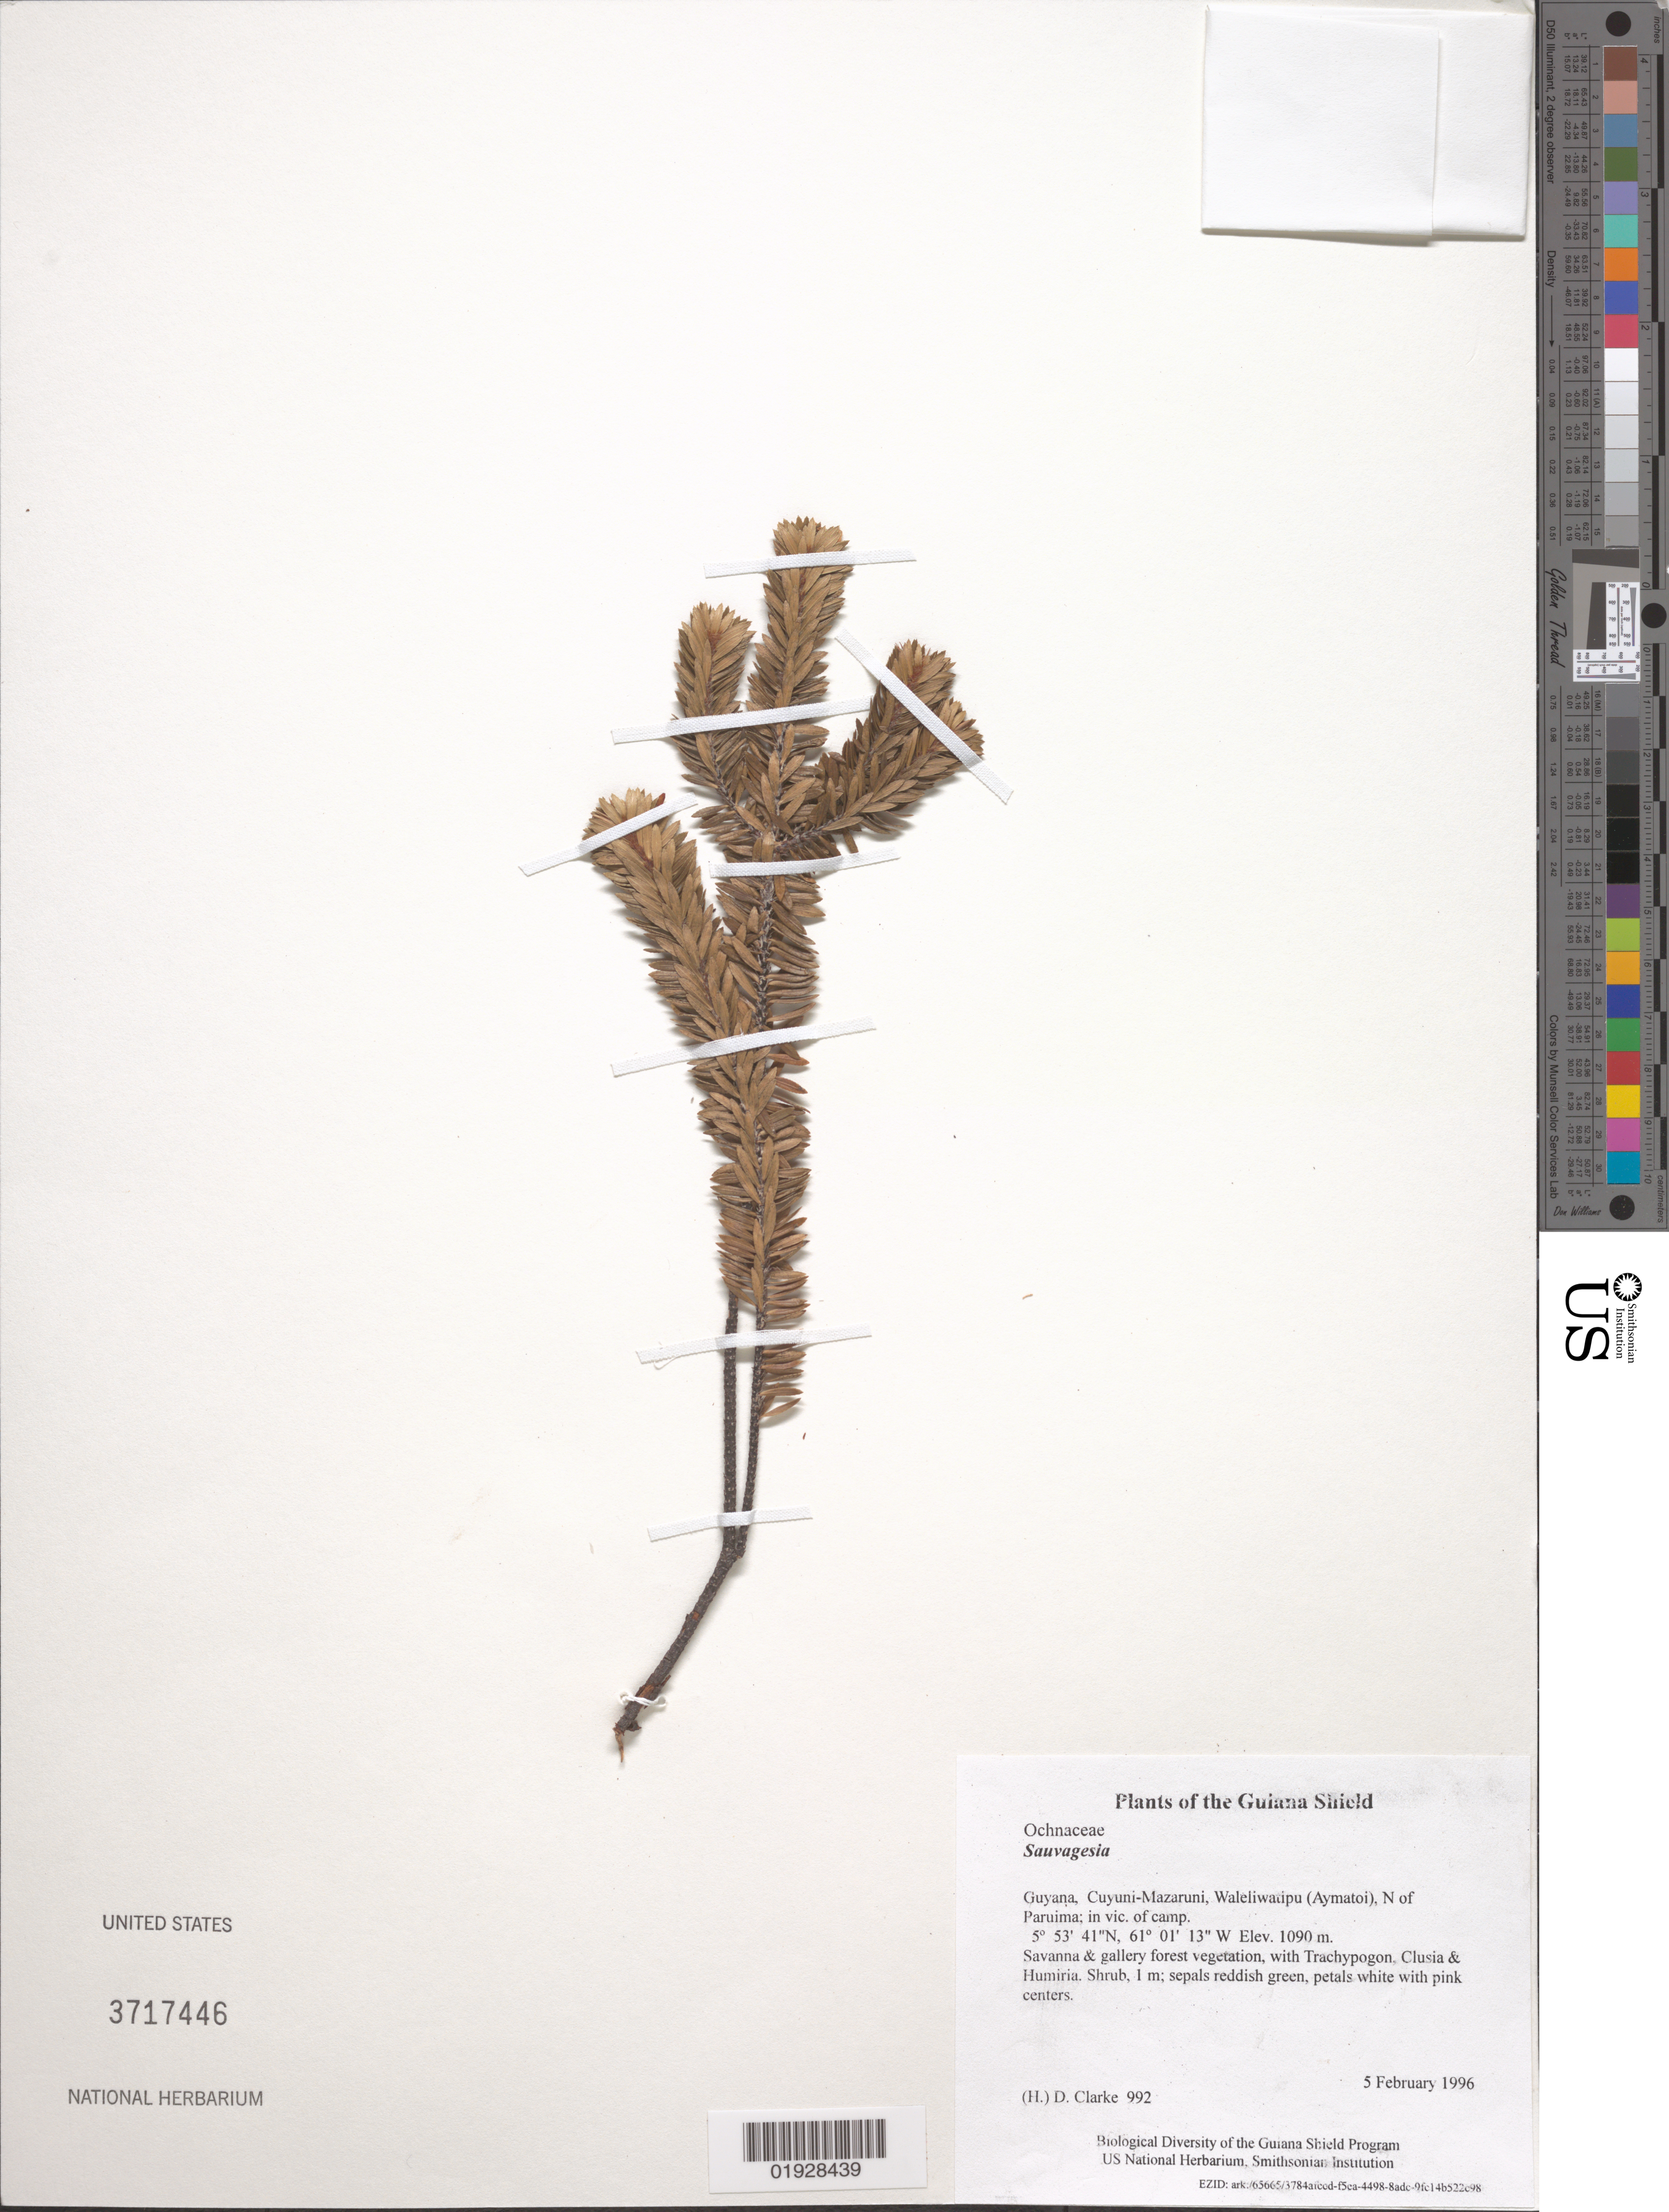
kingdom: Plantae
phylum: Tracheophyta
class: Magnoliopsida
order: Malpighiales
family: Ochnaceae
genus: Sauvagesia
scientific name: Sauvagesia sp.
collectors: H. D. Clarke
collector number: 992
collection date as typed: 5 February 1996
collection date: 1996-02-05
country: Guyana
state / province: Cuyuni-Mazaruni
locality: Waleliwatipu (Aymatoi), N of Paruima; in vic. of camp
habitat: Savanna & gallery forest vegetation, with Trachypogon, Clusia & Humiria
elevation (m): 1090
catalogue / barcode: US 3717446